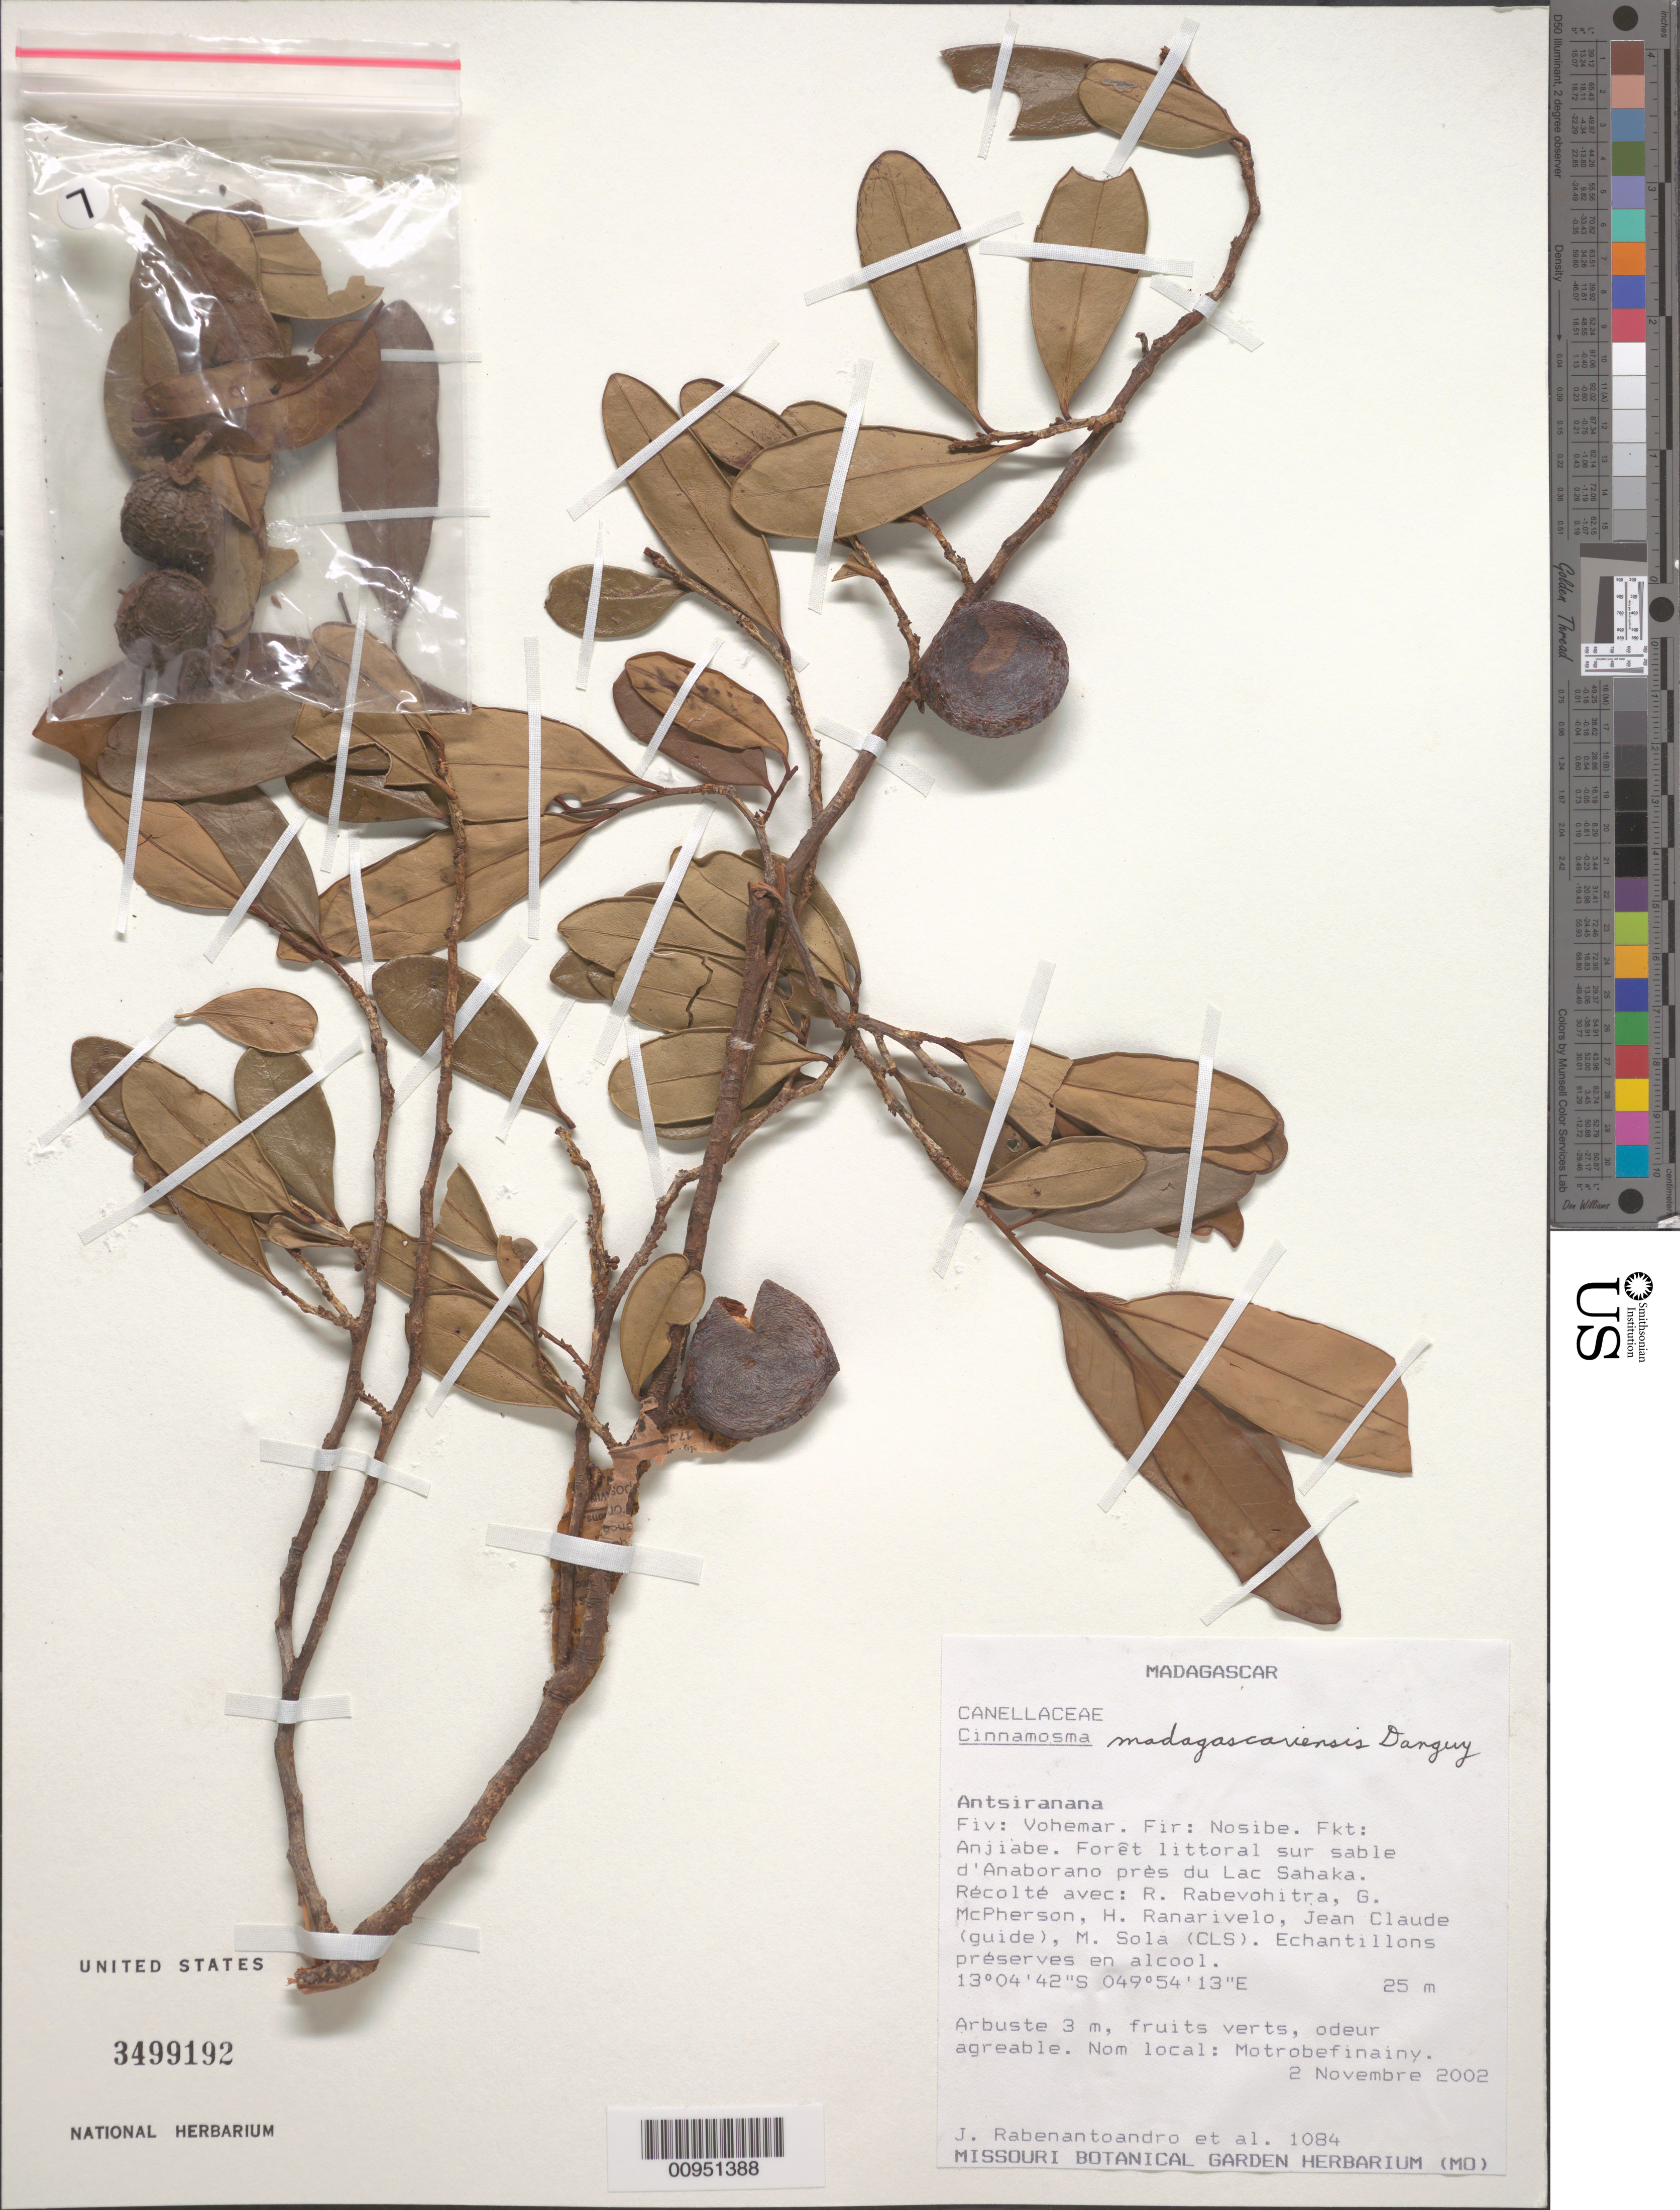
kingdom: Plantae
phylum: Tracheophyta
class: Magnoliopsida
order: Canellales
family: Canellaceae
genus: Cinnamosma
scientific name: Cinnamosma madagascariensis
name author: Danguy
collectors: J. Rabenantoandro et al.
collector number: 1084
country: Madagascar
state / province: Sava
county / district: Vohémar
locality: Fiv, Vohemar, Fir, Nosibe, Fkt, Anjiabe.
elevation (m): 25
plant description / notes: Fruit temporarily sampled for micro-CT scanning.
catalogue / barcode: US 3499192